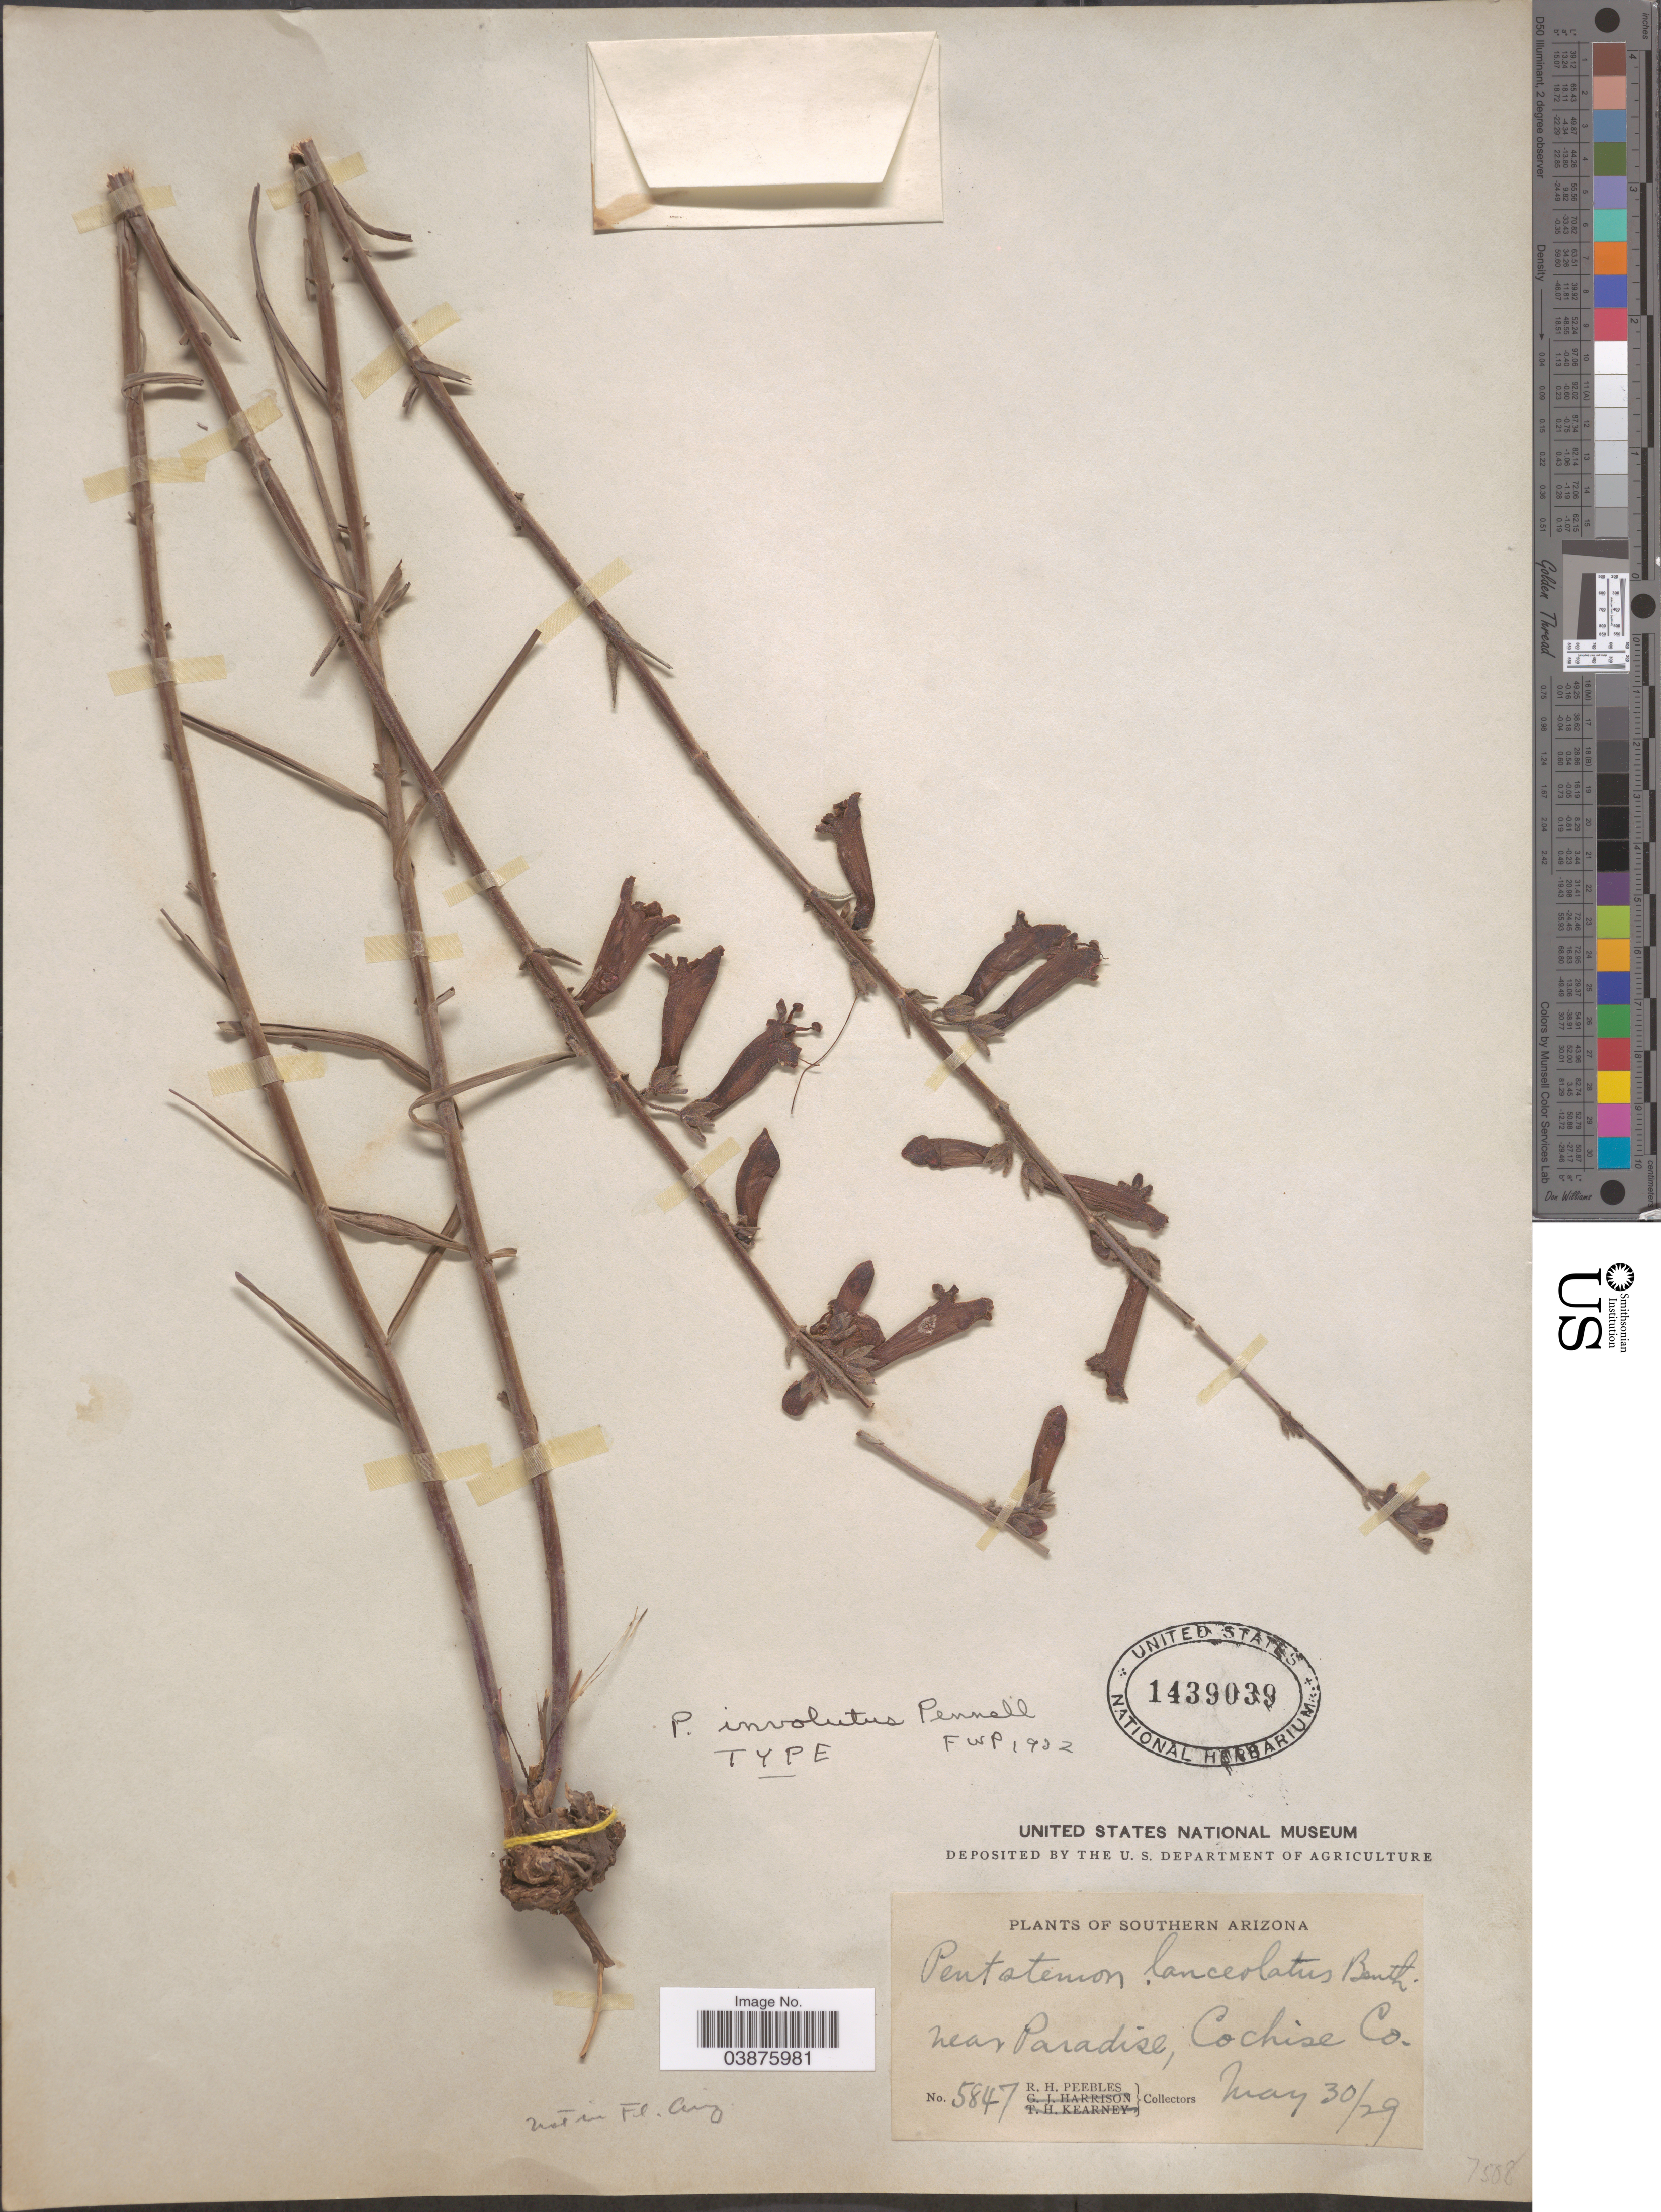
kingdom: Plantae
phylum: Tracheophyta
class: Magnoliopsida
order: Lamiales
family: Plantaginaceae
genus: Penstemon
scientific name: Penstemon involutus Pennell sp. nov. ined.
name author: Pennell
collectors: R. H. Peebles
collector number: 5847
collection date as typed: Transcribed d/m/y: 30/5/29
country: United States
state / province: Arizona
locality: Southern Arizona. Near Paradise, Cochise Co.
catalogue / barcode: US 1439039